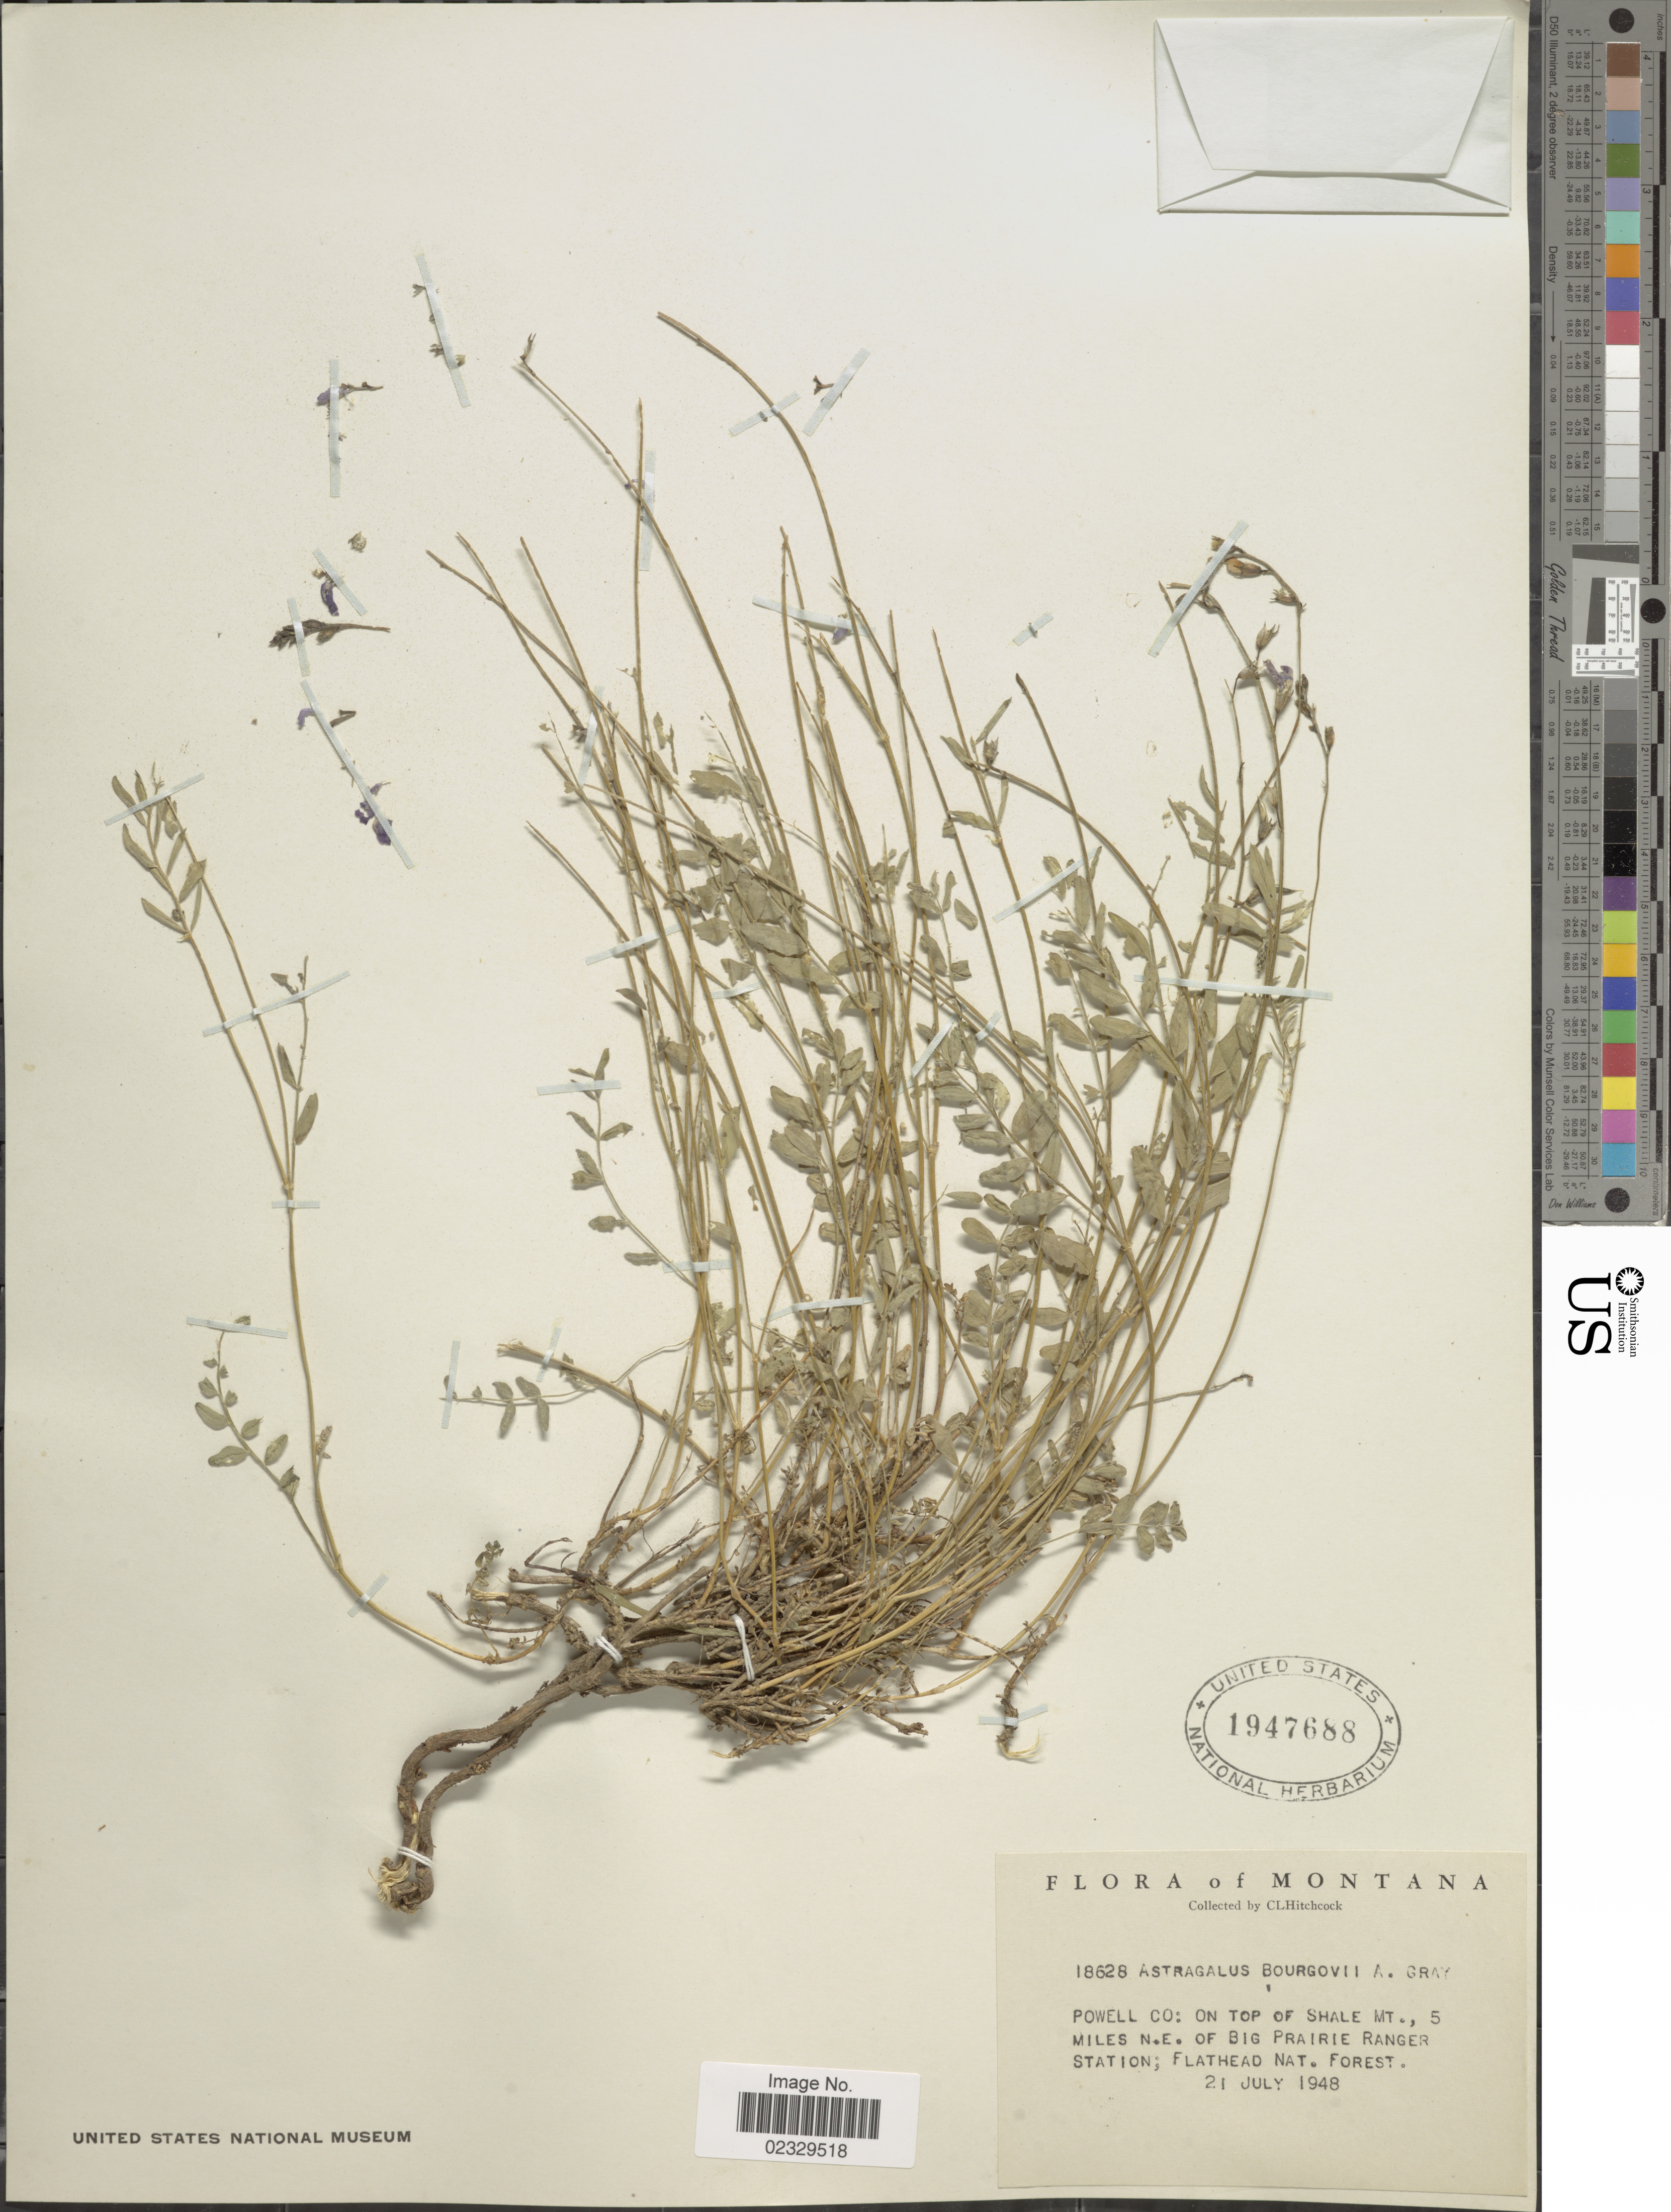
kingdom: Plantae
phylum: Tracheophyta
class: Magnoliopsida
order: Fabales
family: Fabaceae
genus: Astragalus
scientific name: Astragalus bourgovii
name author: A. Gray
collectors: C. L. Hitchcock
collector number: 18628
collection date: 1948-07-21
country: United States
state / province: Montana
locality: Powell Co: on top of Shale Mt., 5 miles N.E. of Big Prairie Ranger Station; Flathead Nat. Forest.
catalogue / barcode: US 1947688